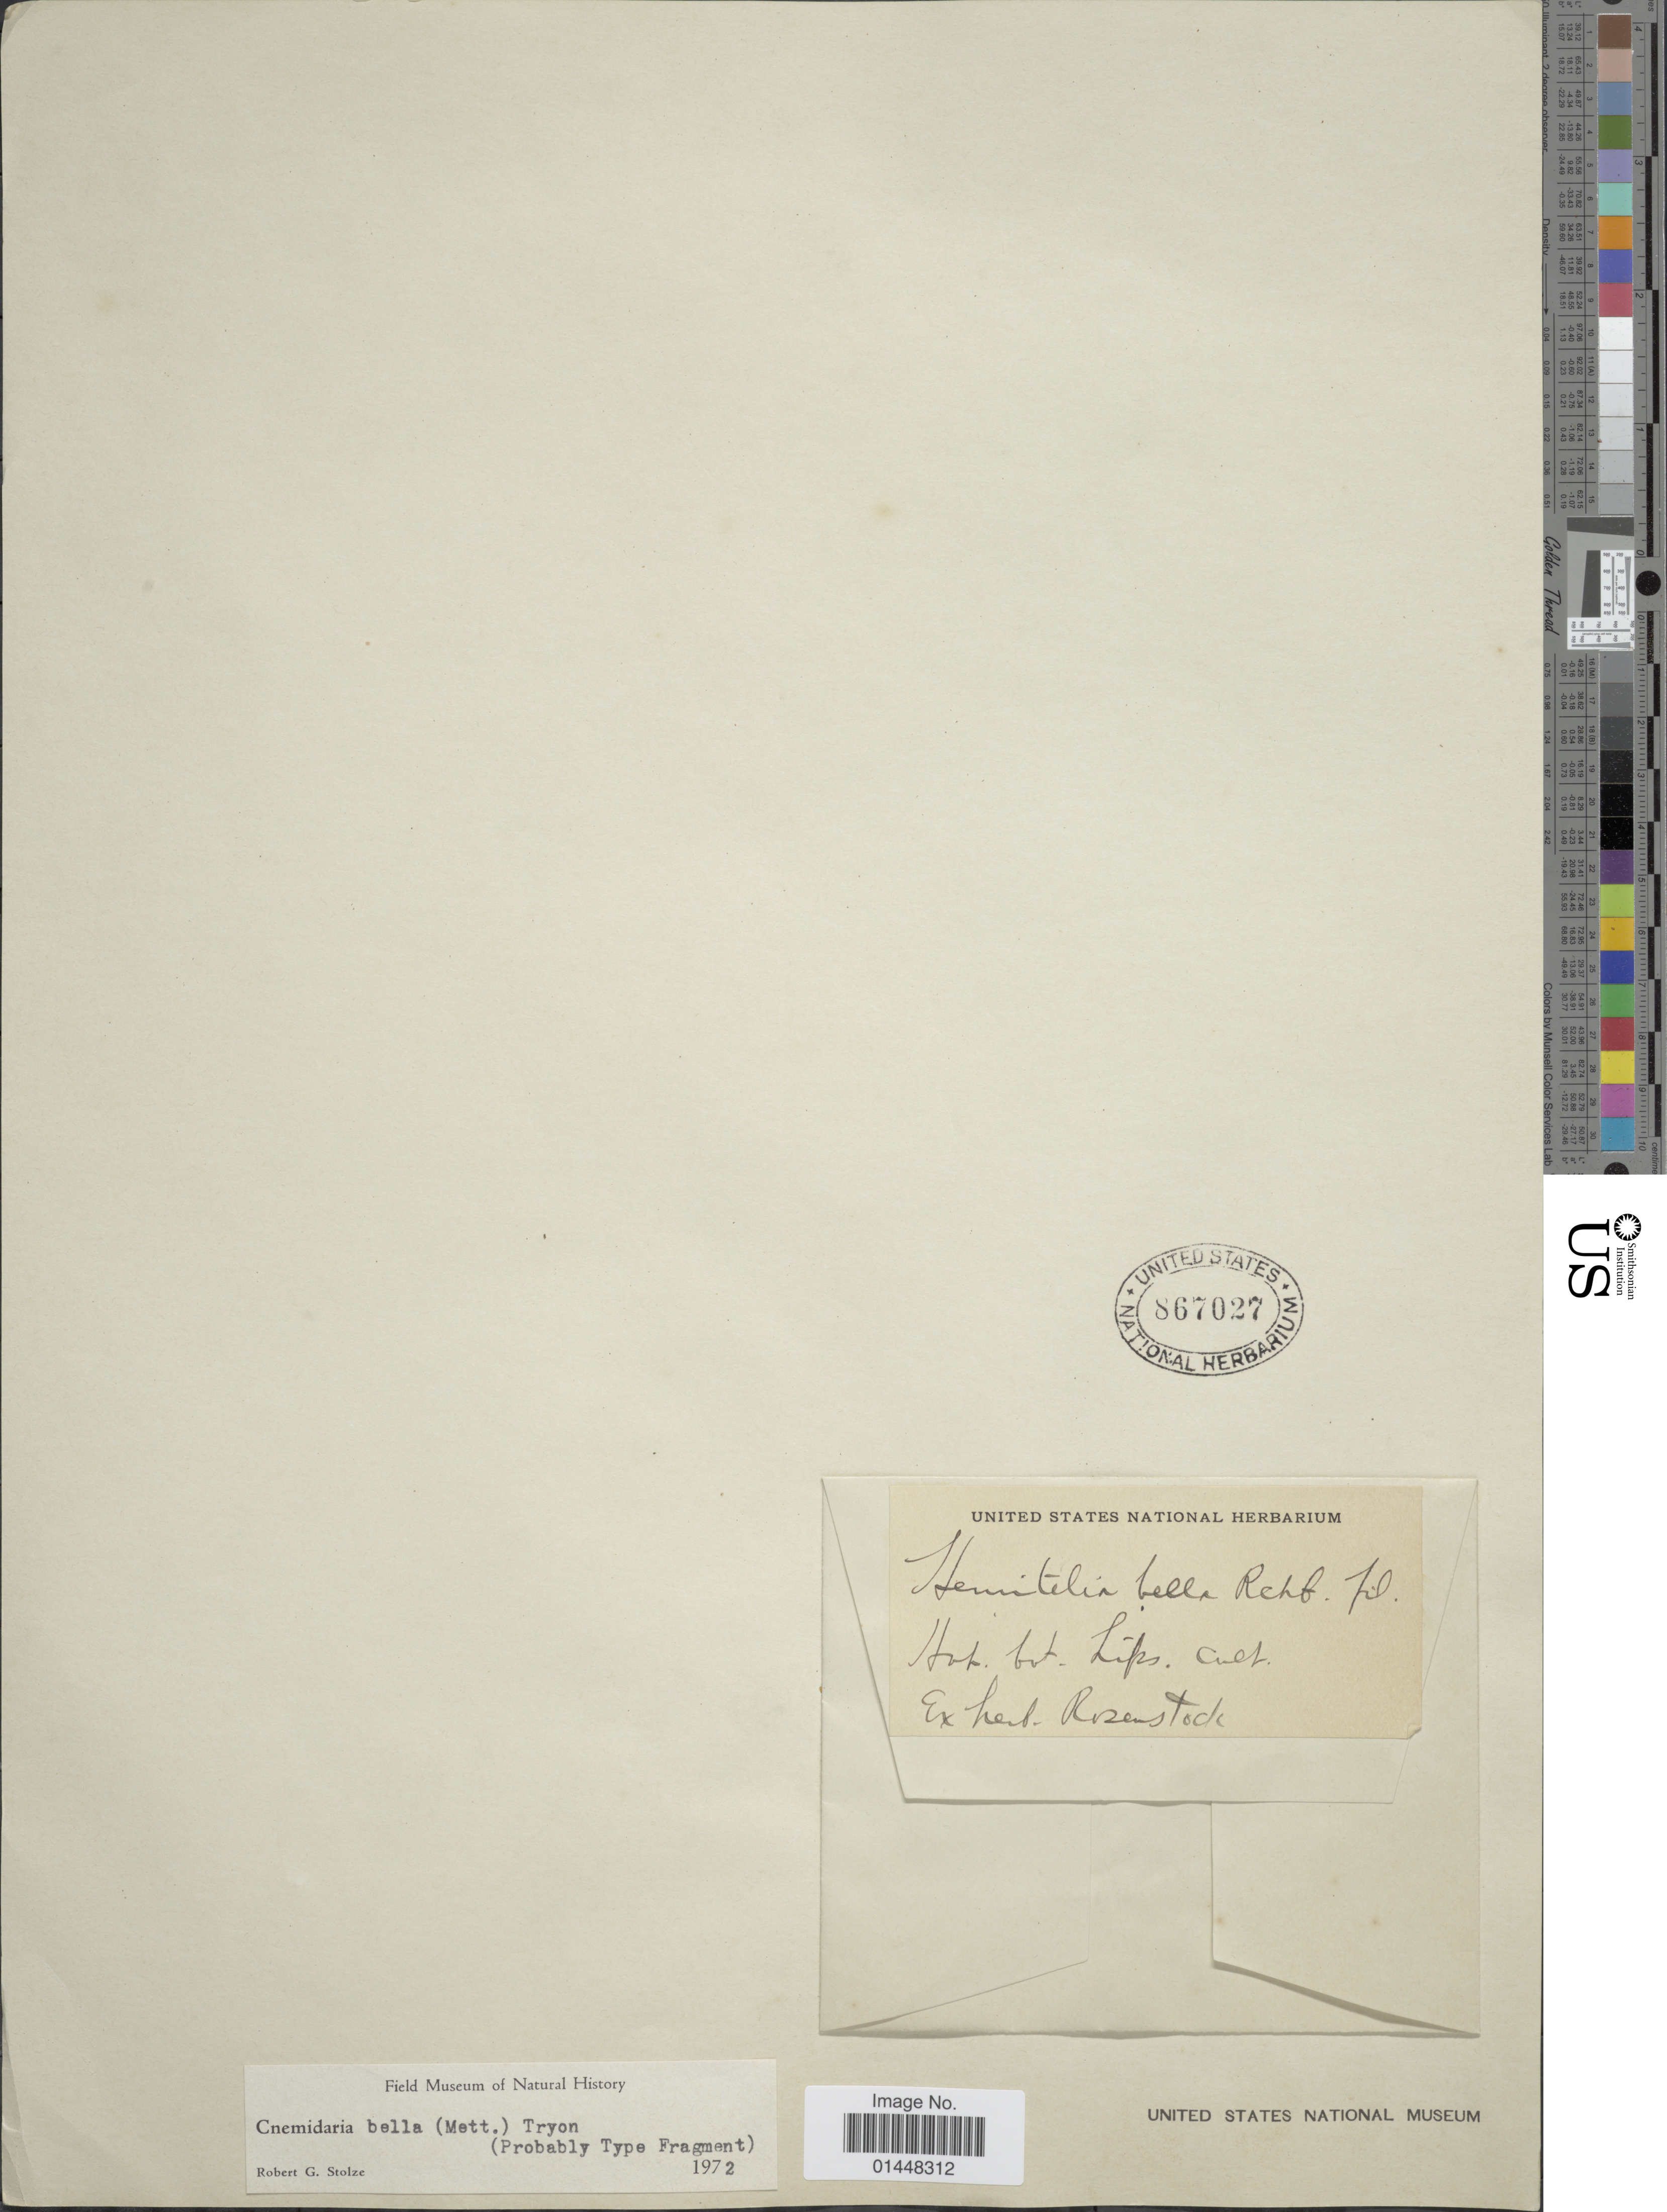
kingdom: Plantae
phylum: Tracheophyta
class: Polypodiopsida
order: Cyatheales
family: Cyatheaceae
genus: Cyathea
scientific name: Cyathea bella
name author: Domin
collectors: ex herb. Rosenstock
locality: Hot bot Lops, Cult [unsure placement]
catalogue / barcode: US 867027